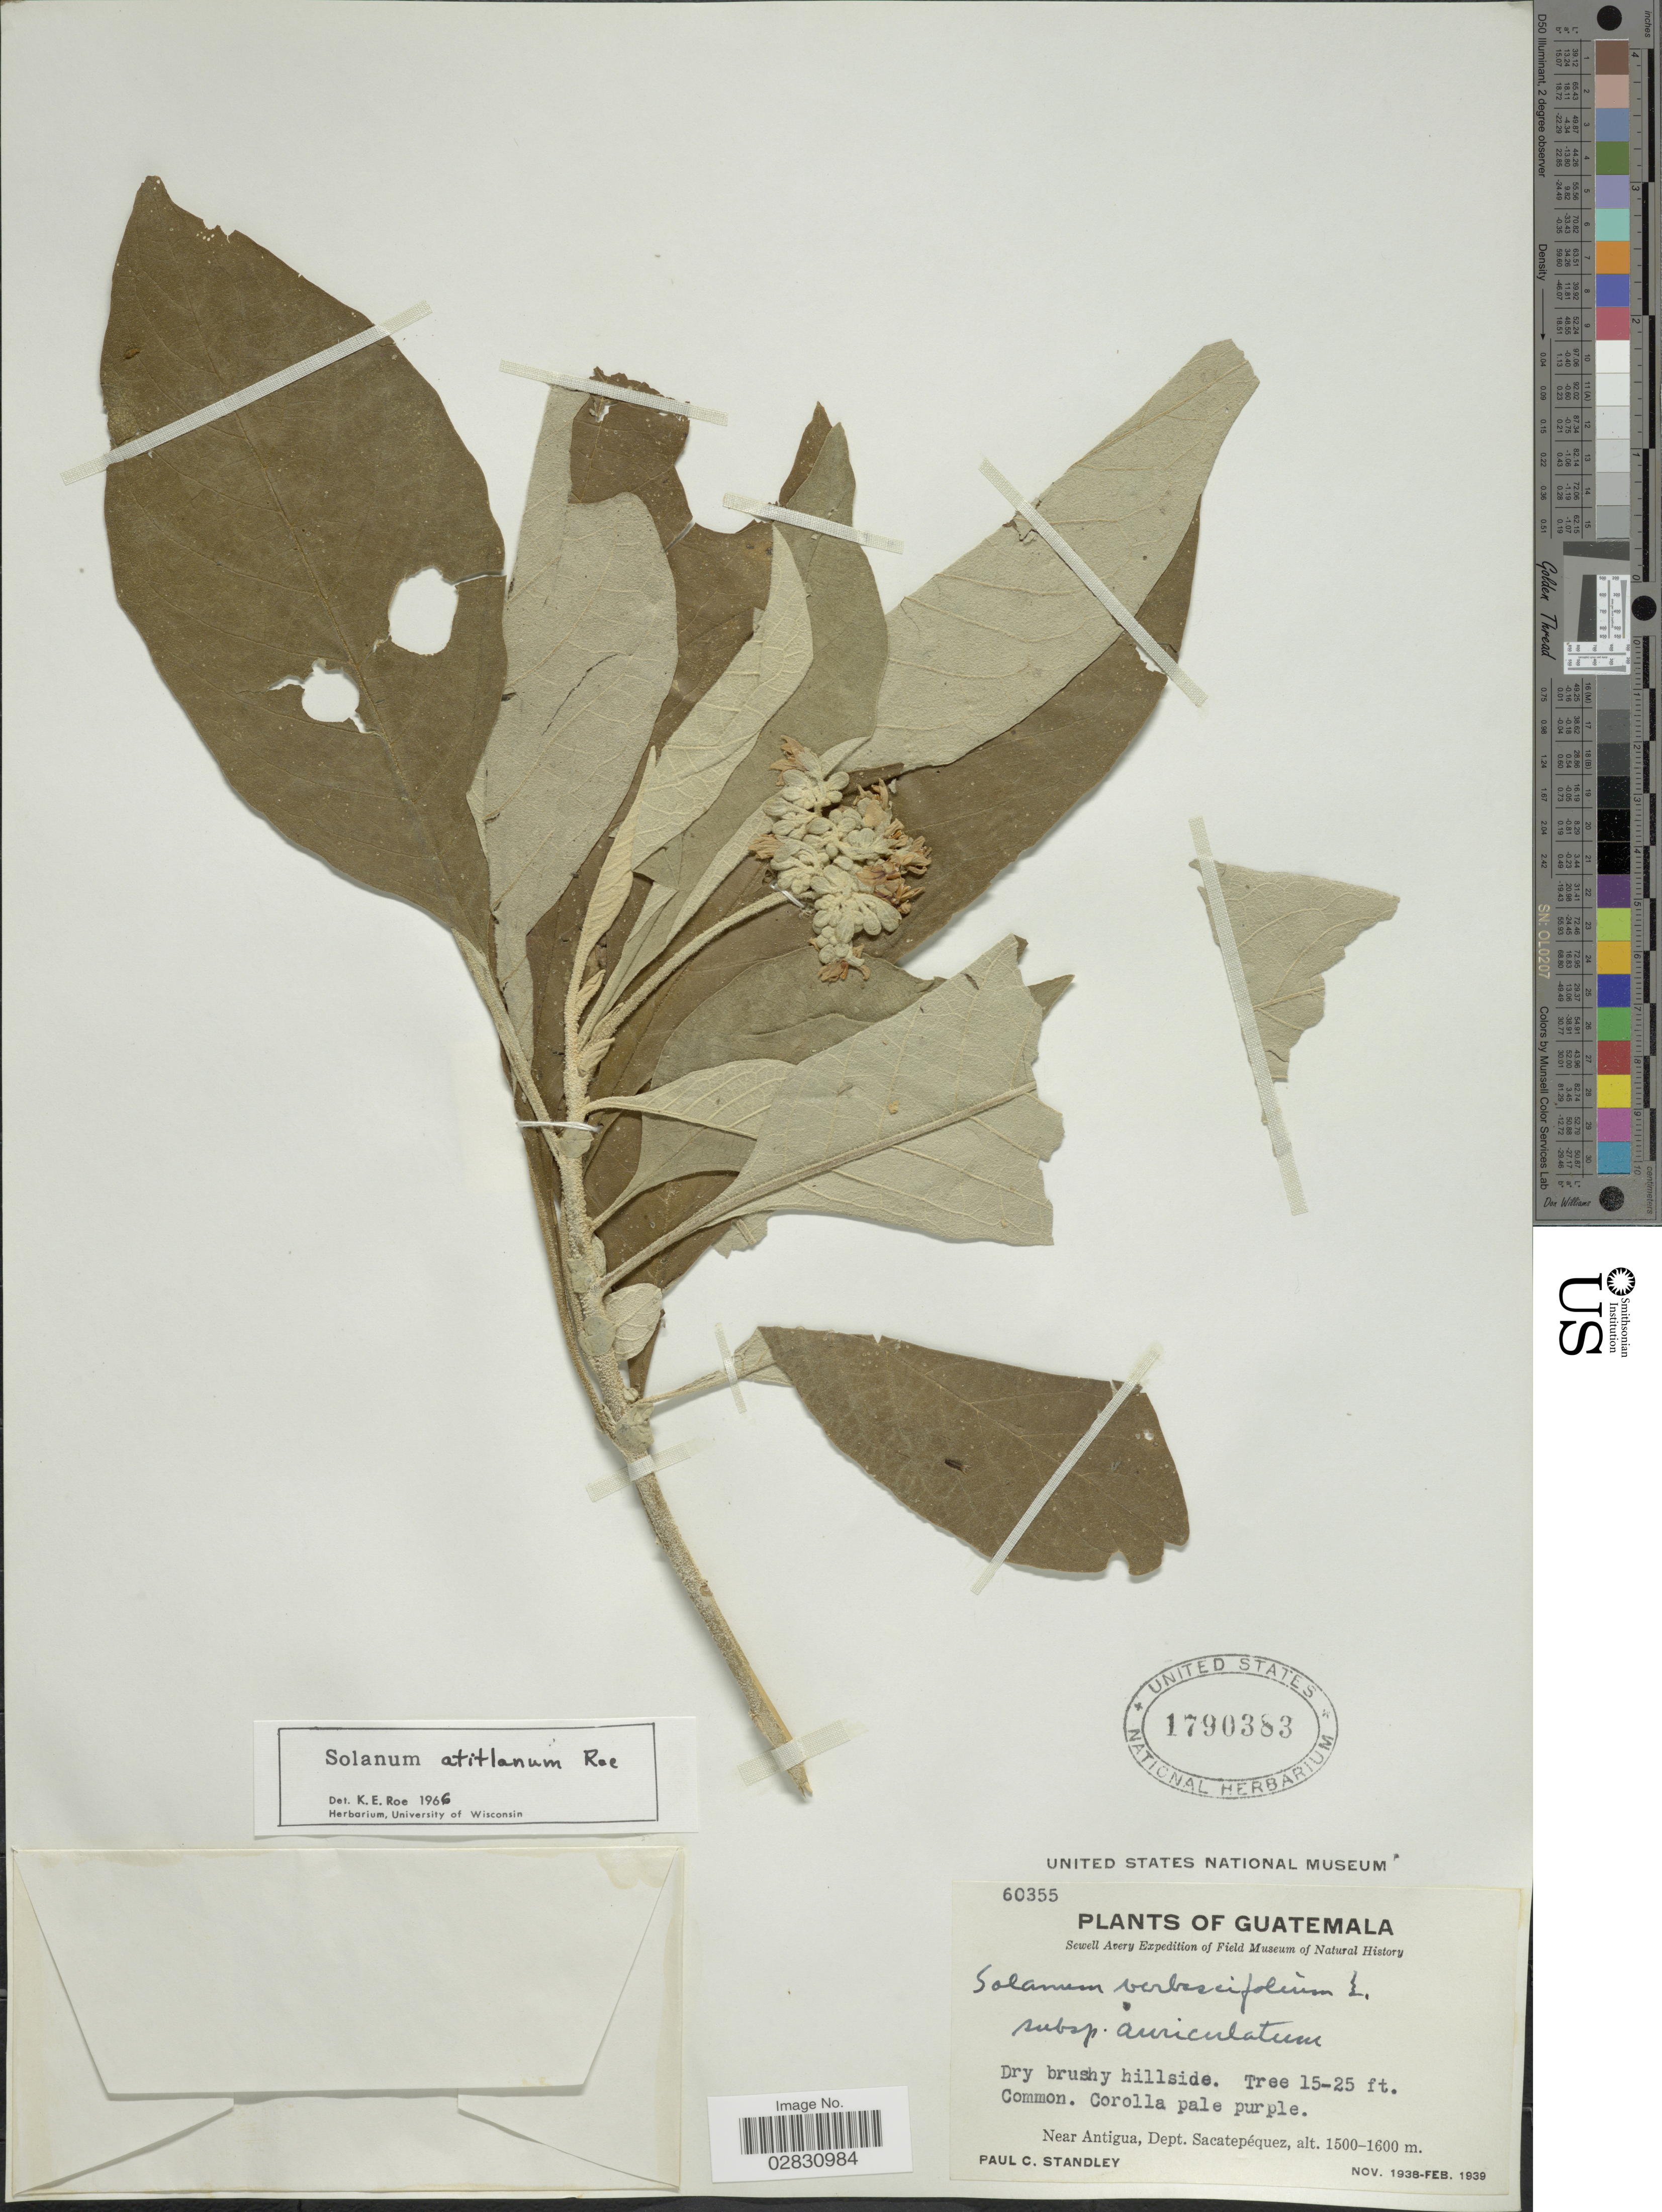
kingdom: Plantae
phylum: Tracheophyta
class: Magnoliopsida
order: Solanales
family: Solanaceae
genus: Solanum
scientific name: Solanum atitlanum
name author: K.E. Roe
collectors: P. C. Standley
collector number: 60355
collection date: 1938-11/1939-02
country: Guatemala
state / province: Sacatepéquez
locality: Near Antigua, Dept. Sacatepéquez.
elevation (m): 1500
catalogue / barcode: US 1790383